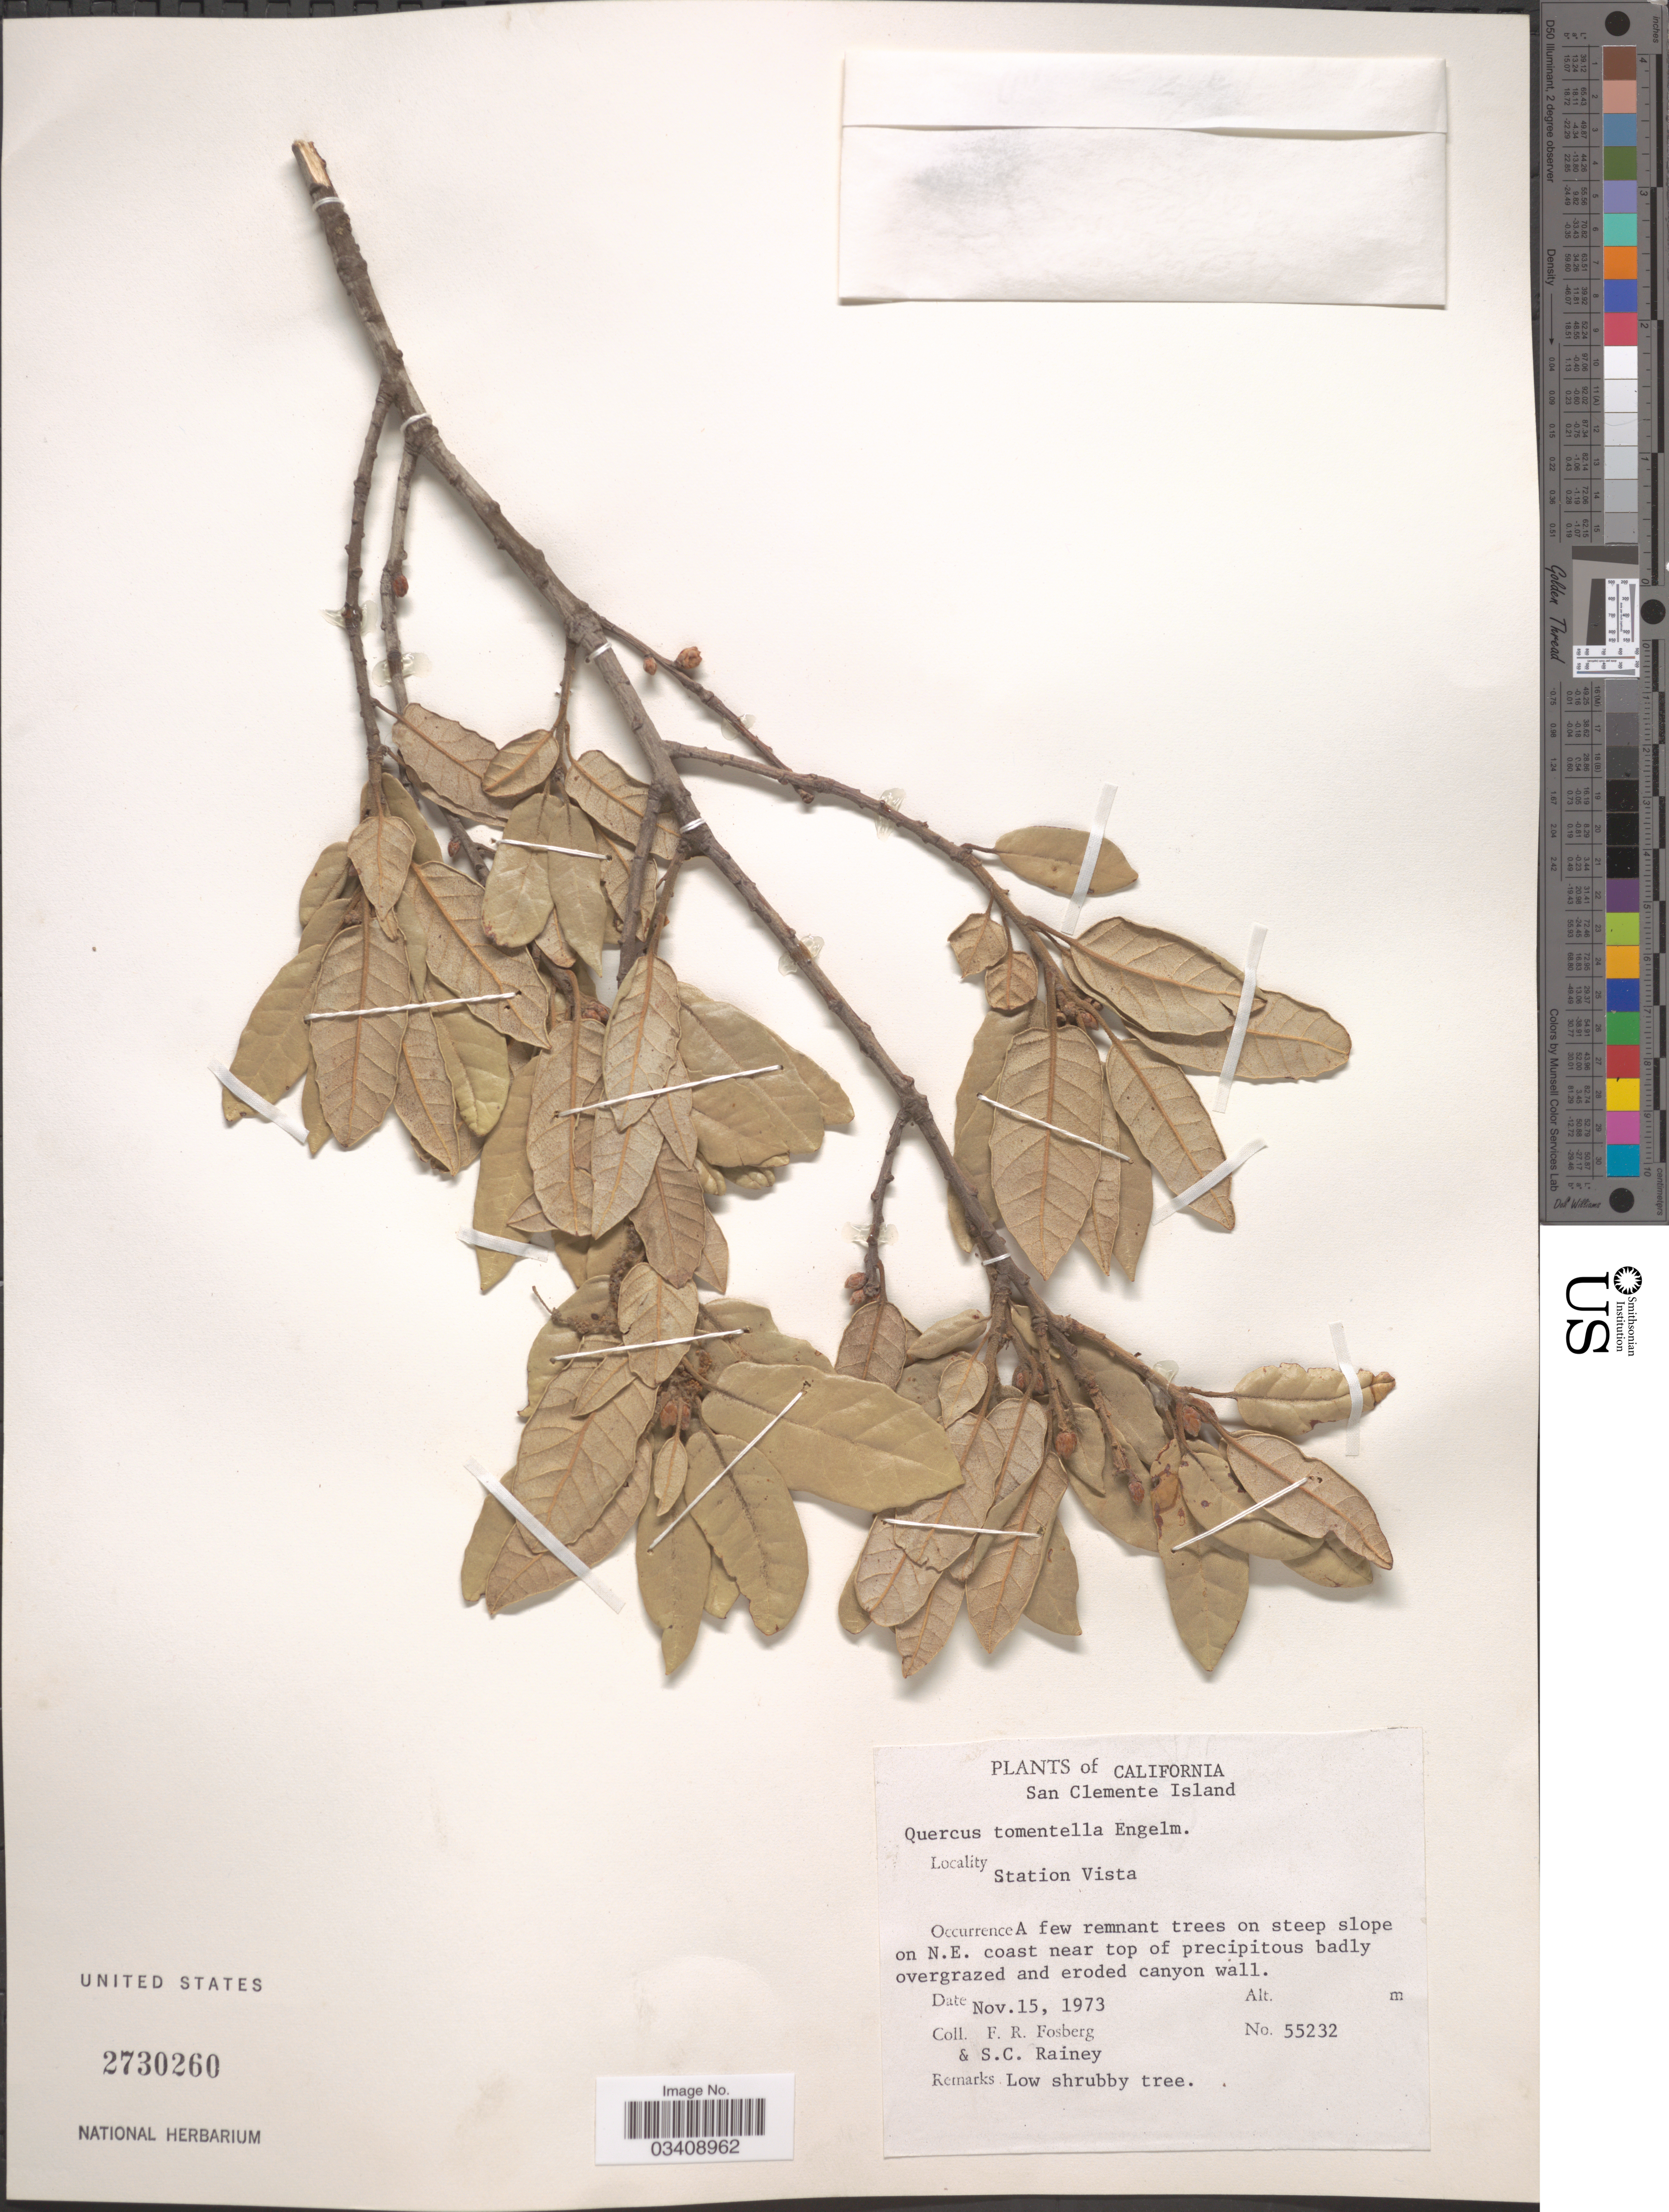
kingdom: Plantae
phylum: Tracheophyta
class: Magnoliopsida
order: Fagales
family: Fagaceae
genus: Quercus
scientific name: Quercus tomentella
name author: Engelm.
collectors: F. R. Fosberg & S. C. Rainey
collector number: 55232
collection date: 1973-11-15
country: United States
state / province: California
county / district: Los Angeles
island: San Clemente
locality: San Clemente Island. Station Vista. On N.E. coast near top of precipitous badly overgrazed and eroded canyon wall.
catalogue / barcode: US 2730260